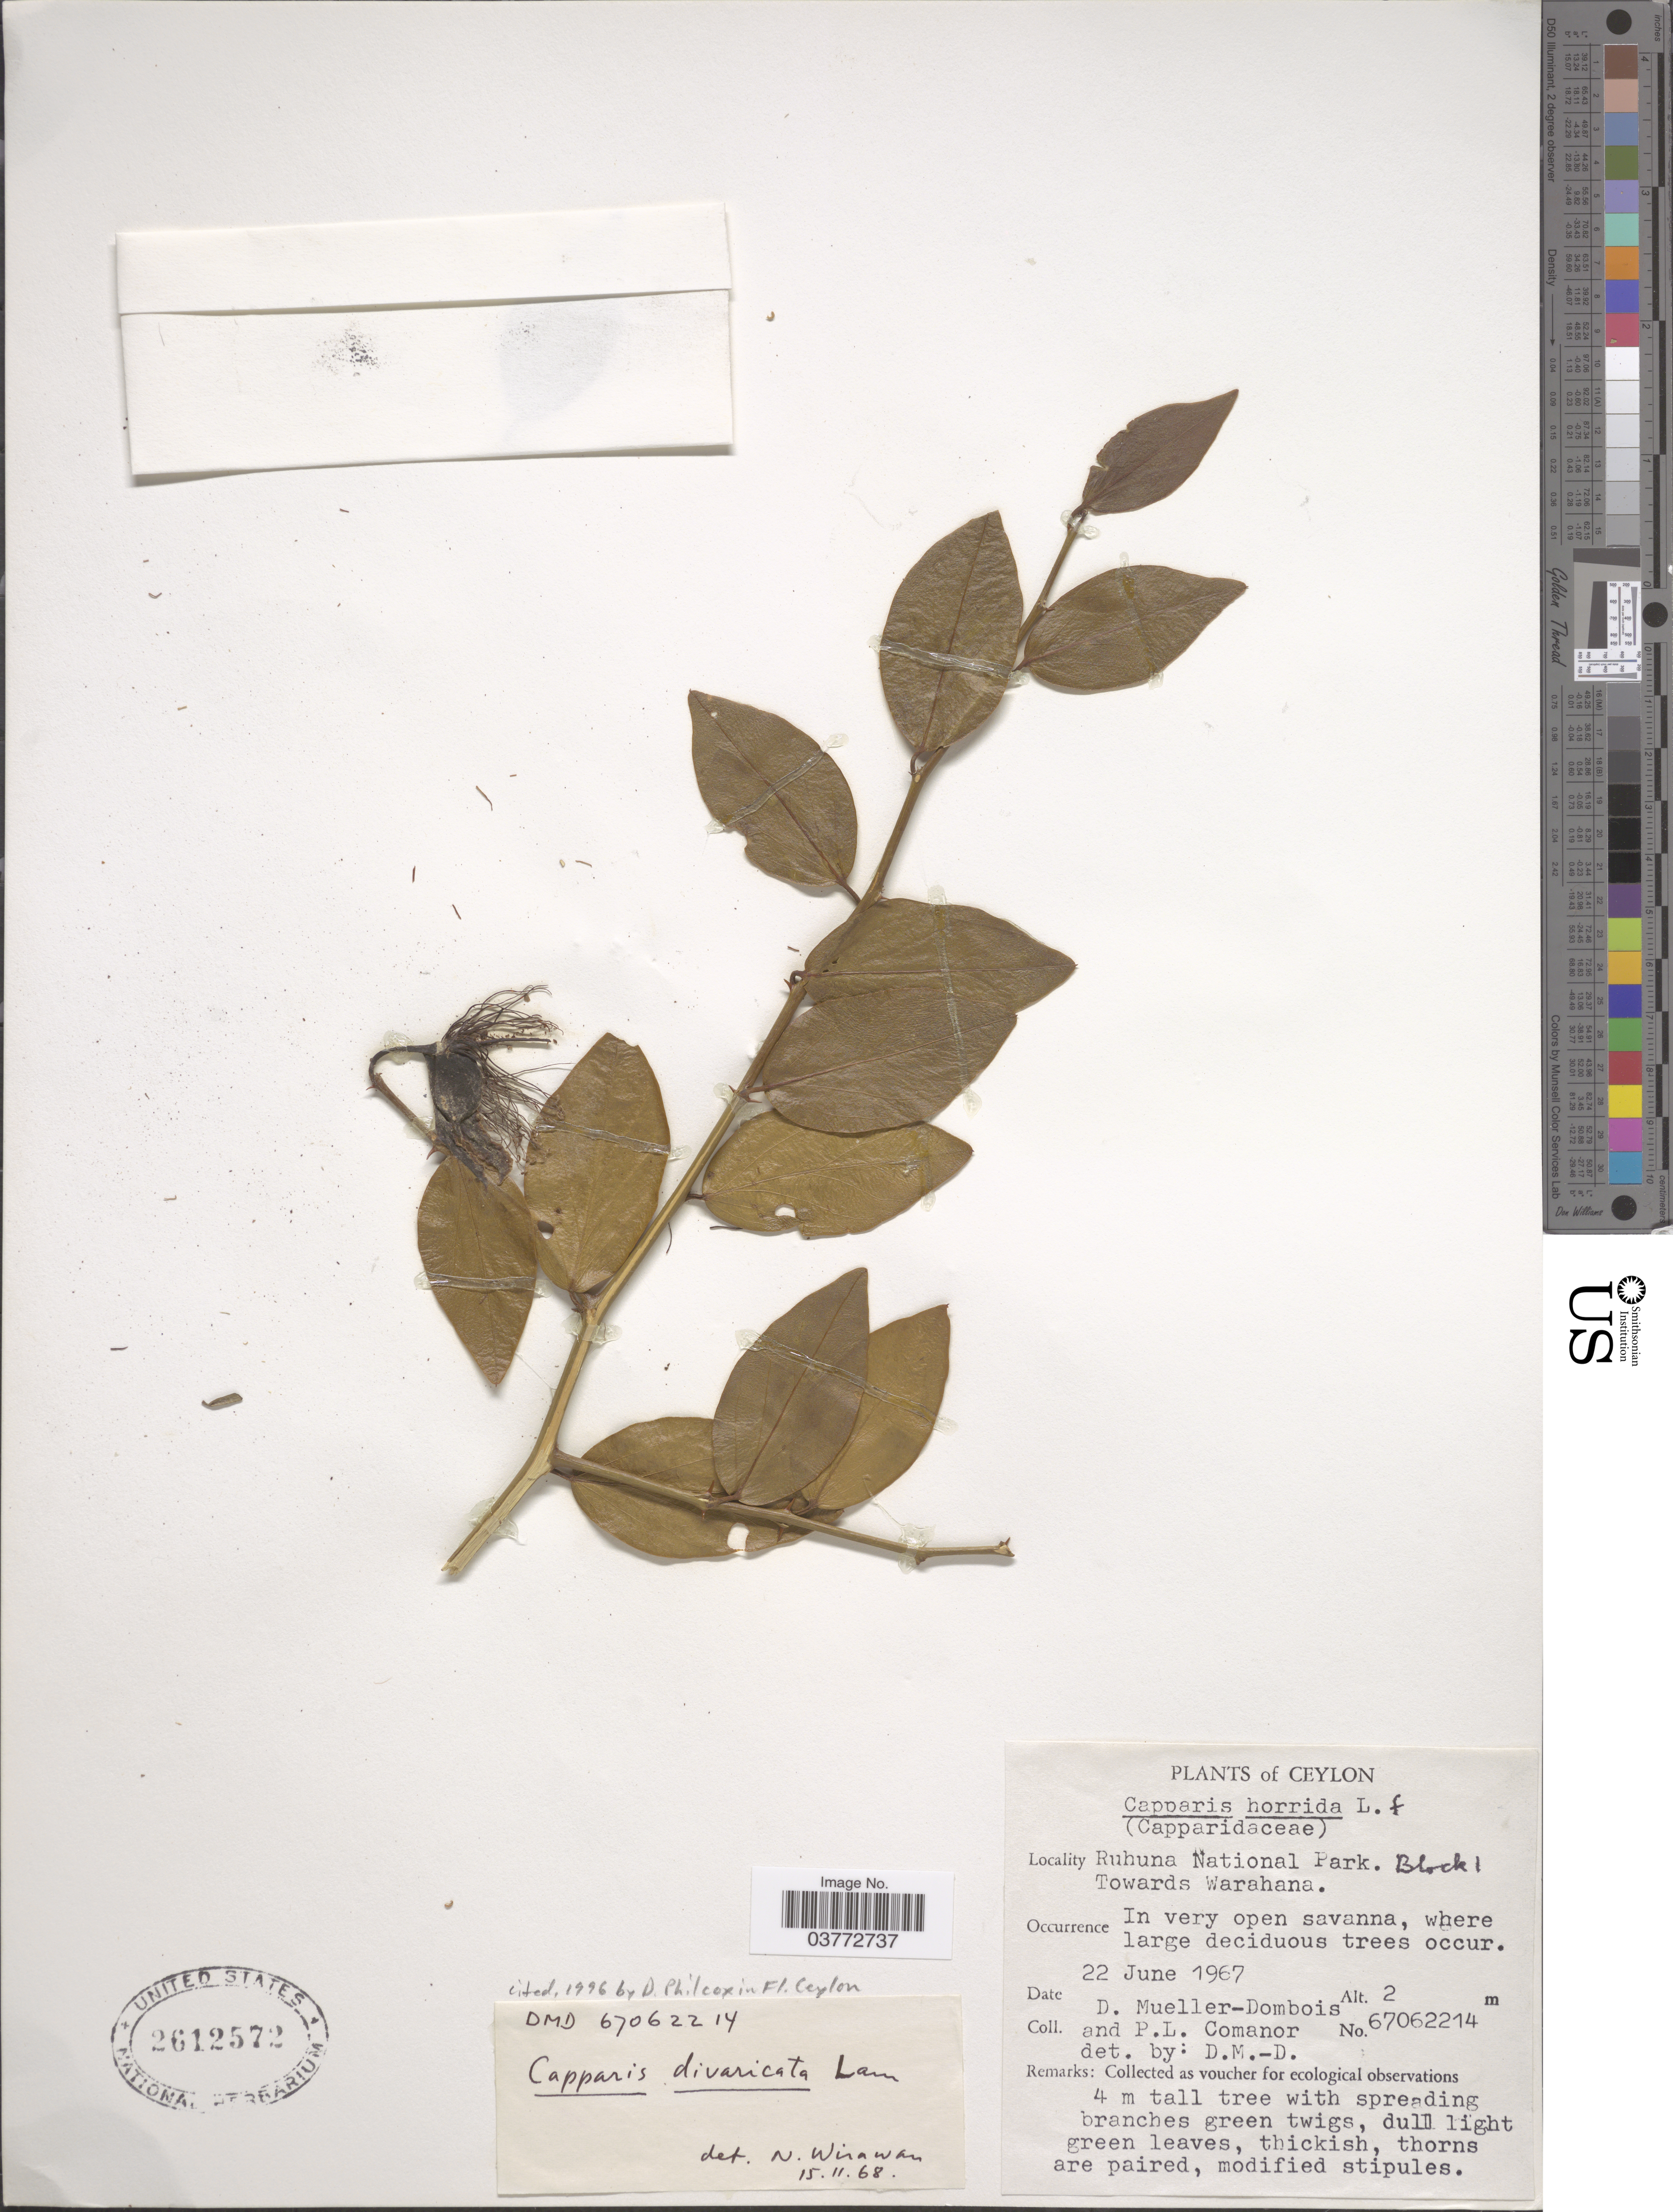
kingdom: Plantae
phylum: Tracheophyta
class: Magnoliopsida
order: Brassicales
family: Capparaceae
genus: Capparis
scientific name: Capparis divaricata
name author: Lam.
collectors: D. Mueller-Dombois & P. Comanor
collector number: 67062214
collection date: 1967-06-22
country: Sri Lanka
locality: Ceylon. Ruhuna National Park. Block I. Towards Warahana.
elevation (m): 2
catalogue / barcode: US 2612572